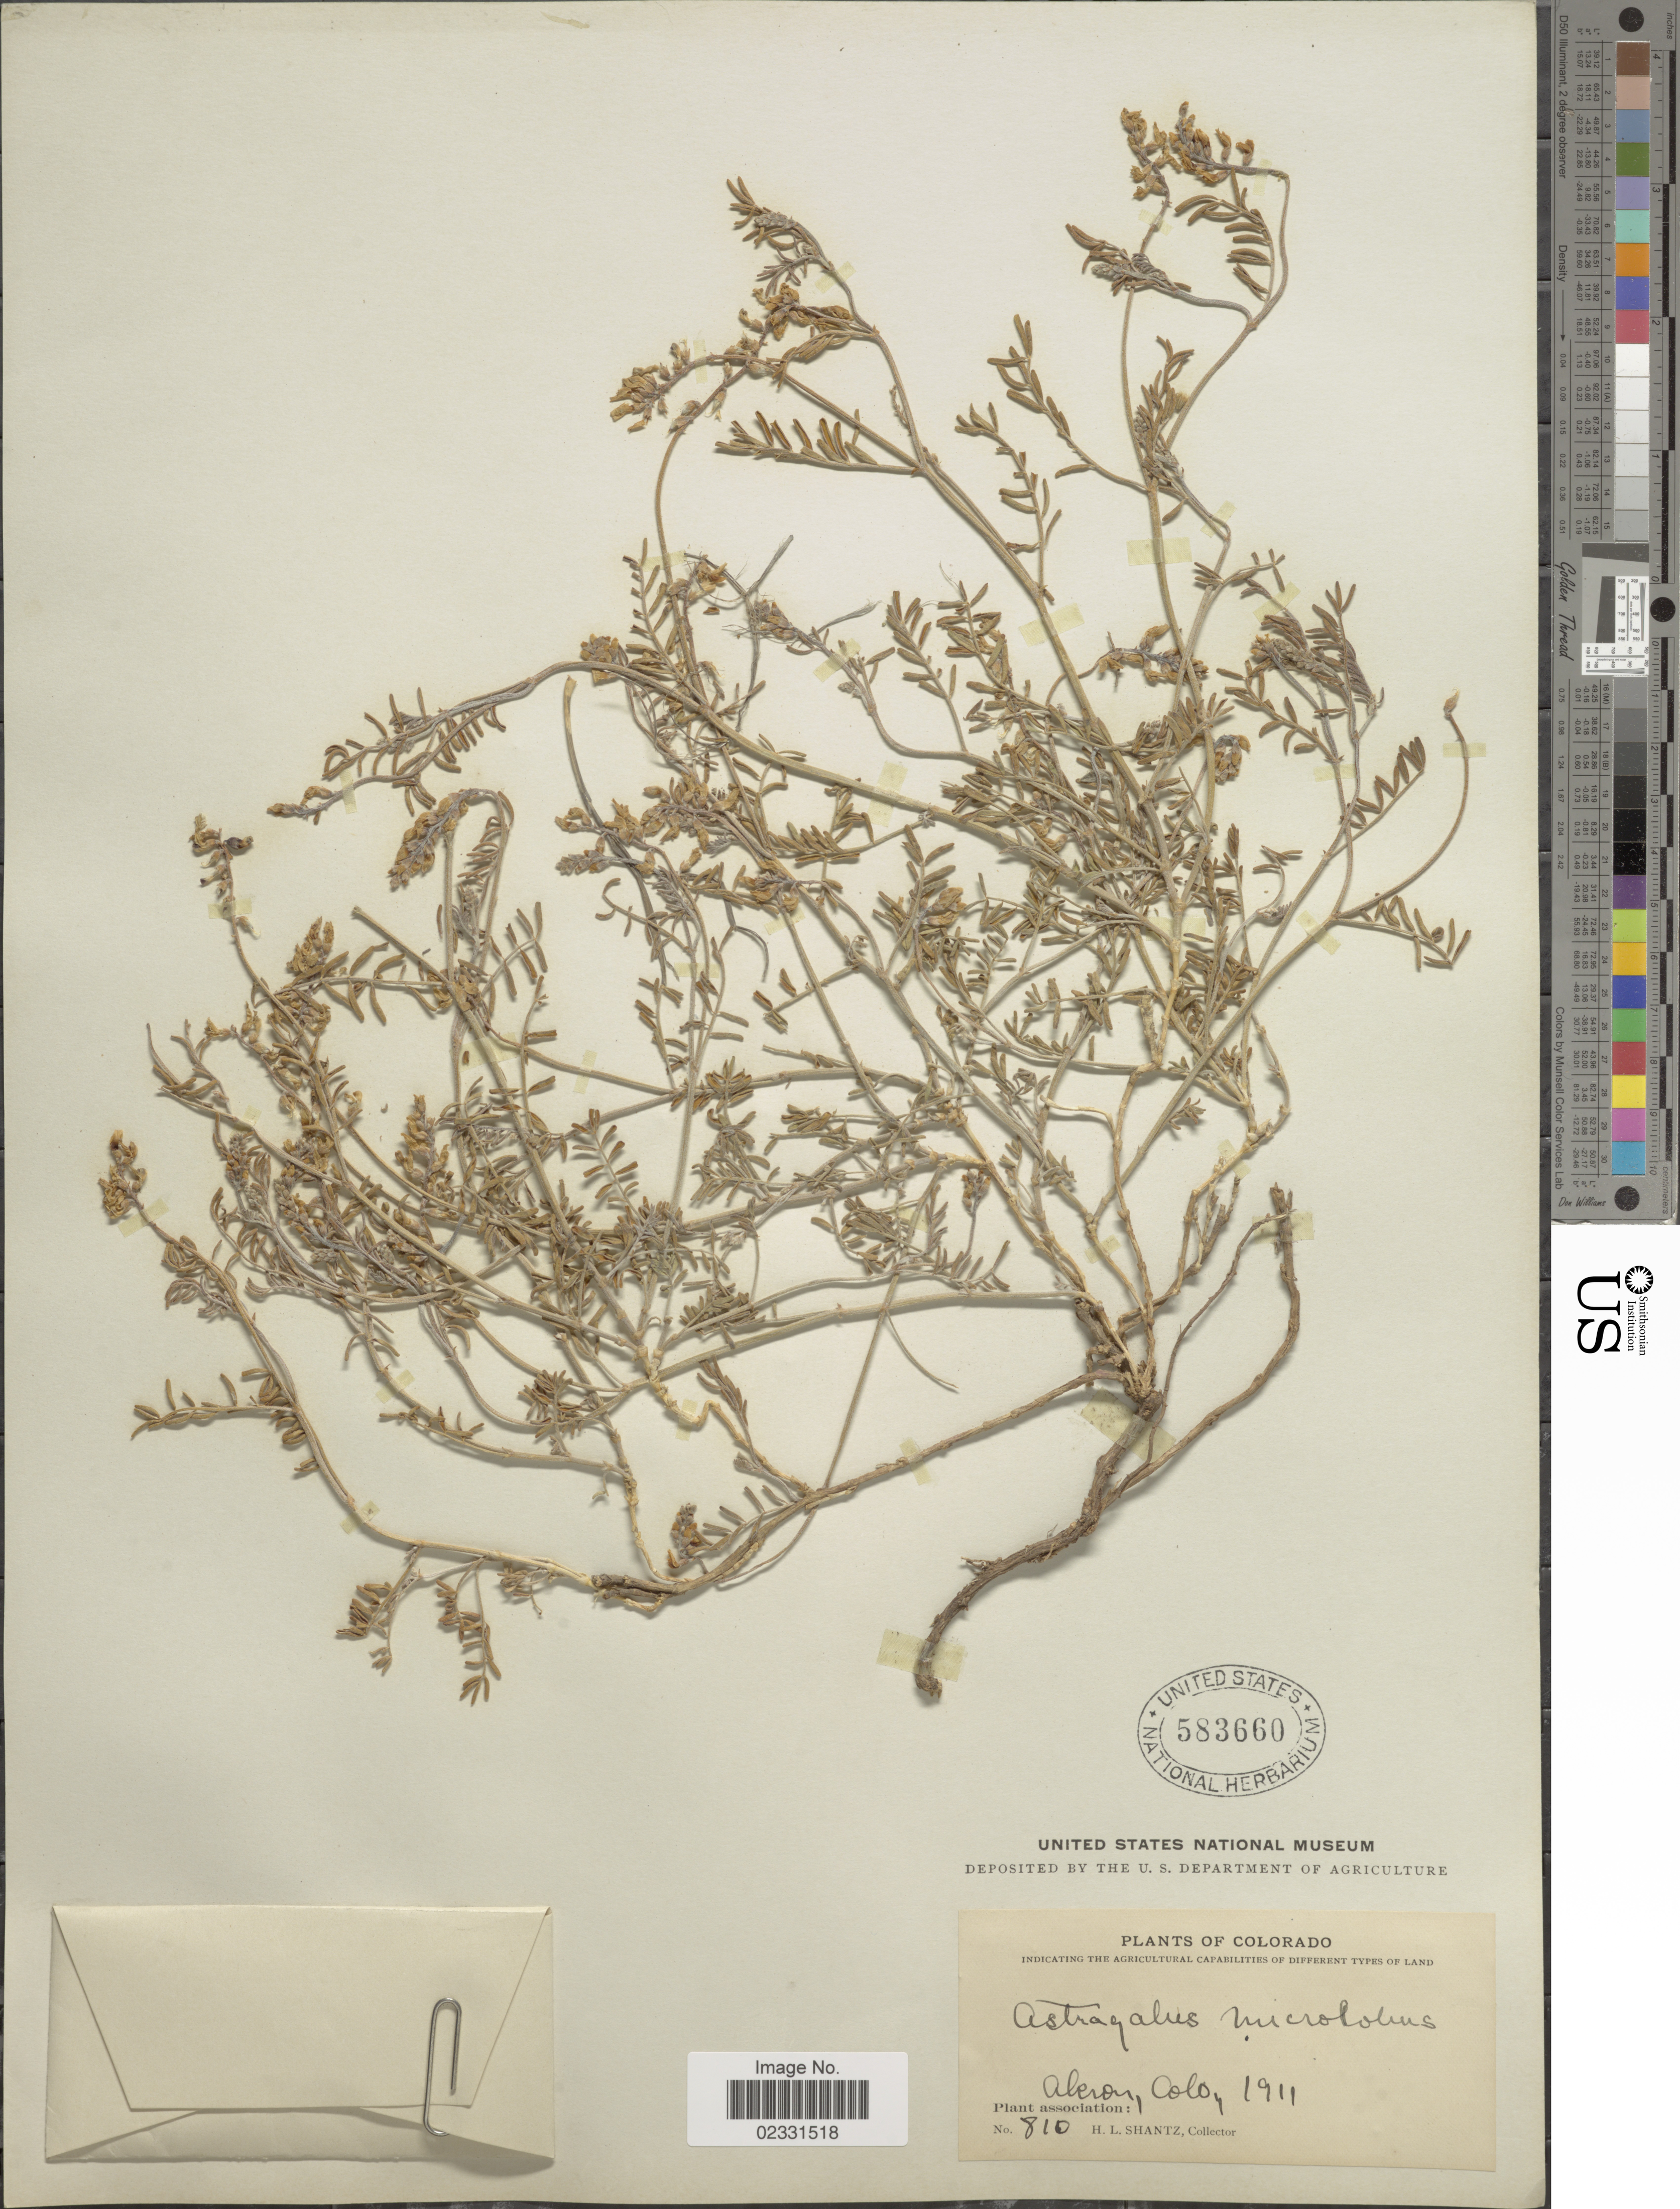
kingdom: Plantae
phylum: Tracheophyta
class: Magnoliopsida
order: Fabales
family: Fabaceae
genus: Astragalus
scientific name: Astragalus gracilis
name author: Nutt.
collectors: H. Shantz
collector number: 810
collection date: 1911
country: United States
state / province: Colorado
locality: Akron Colo.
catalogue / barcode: US 583660